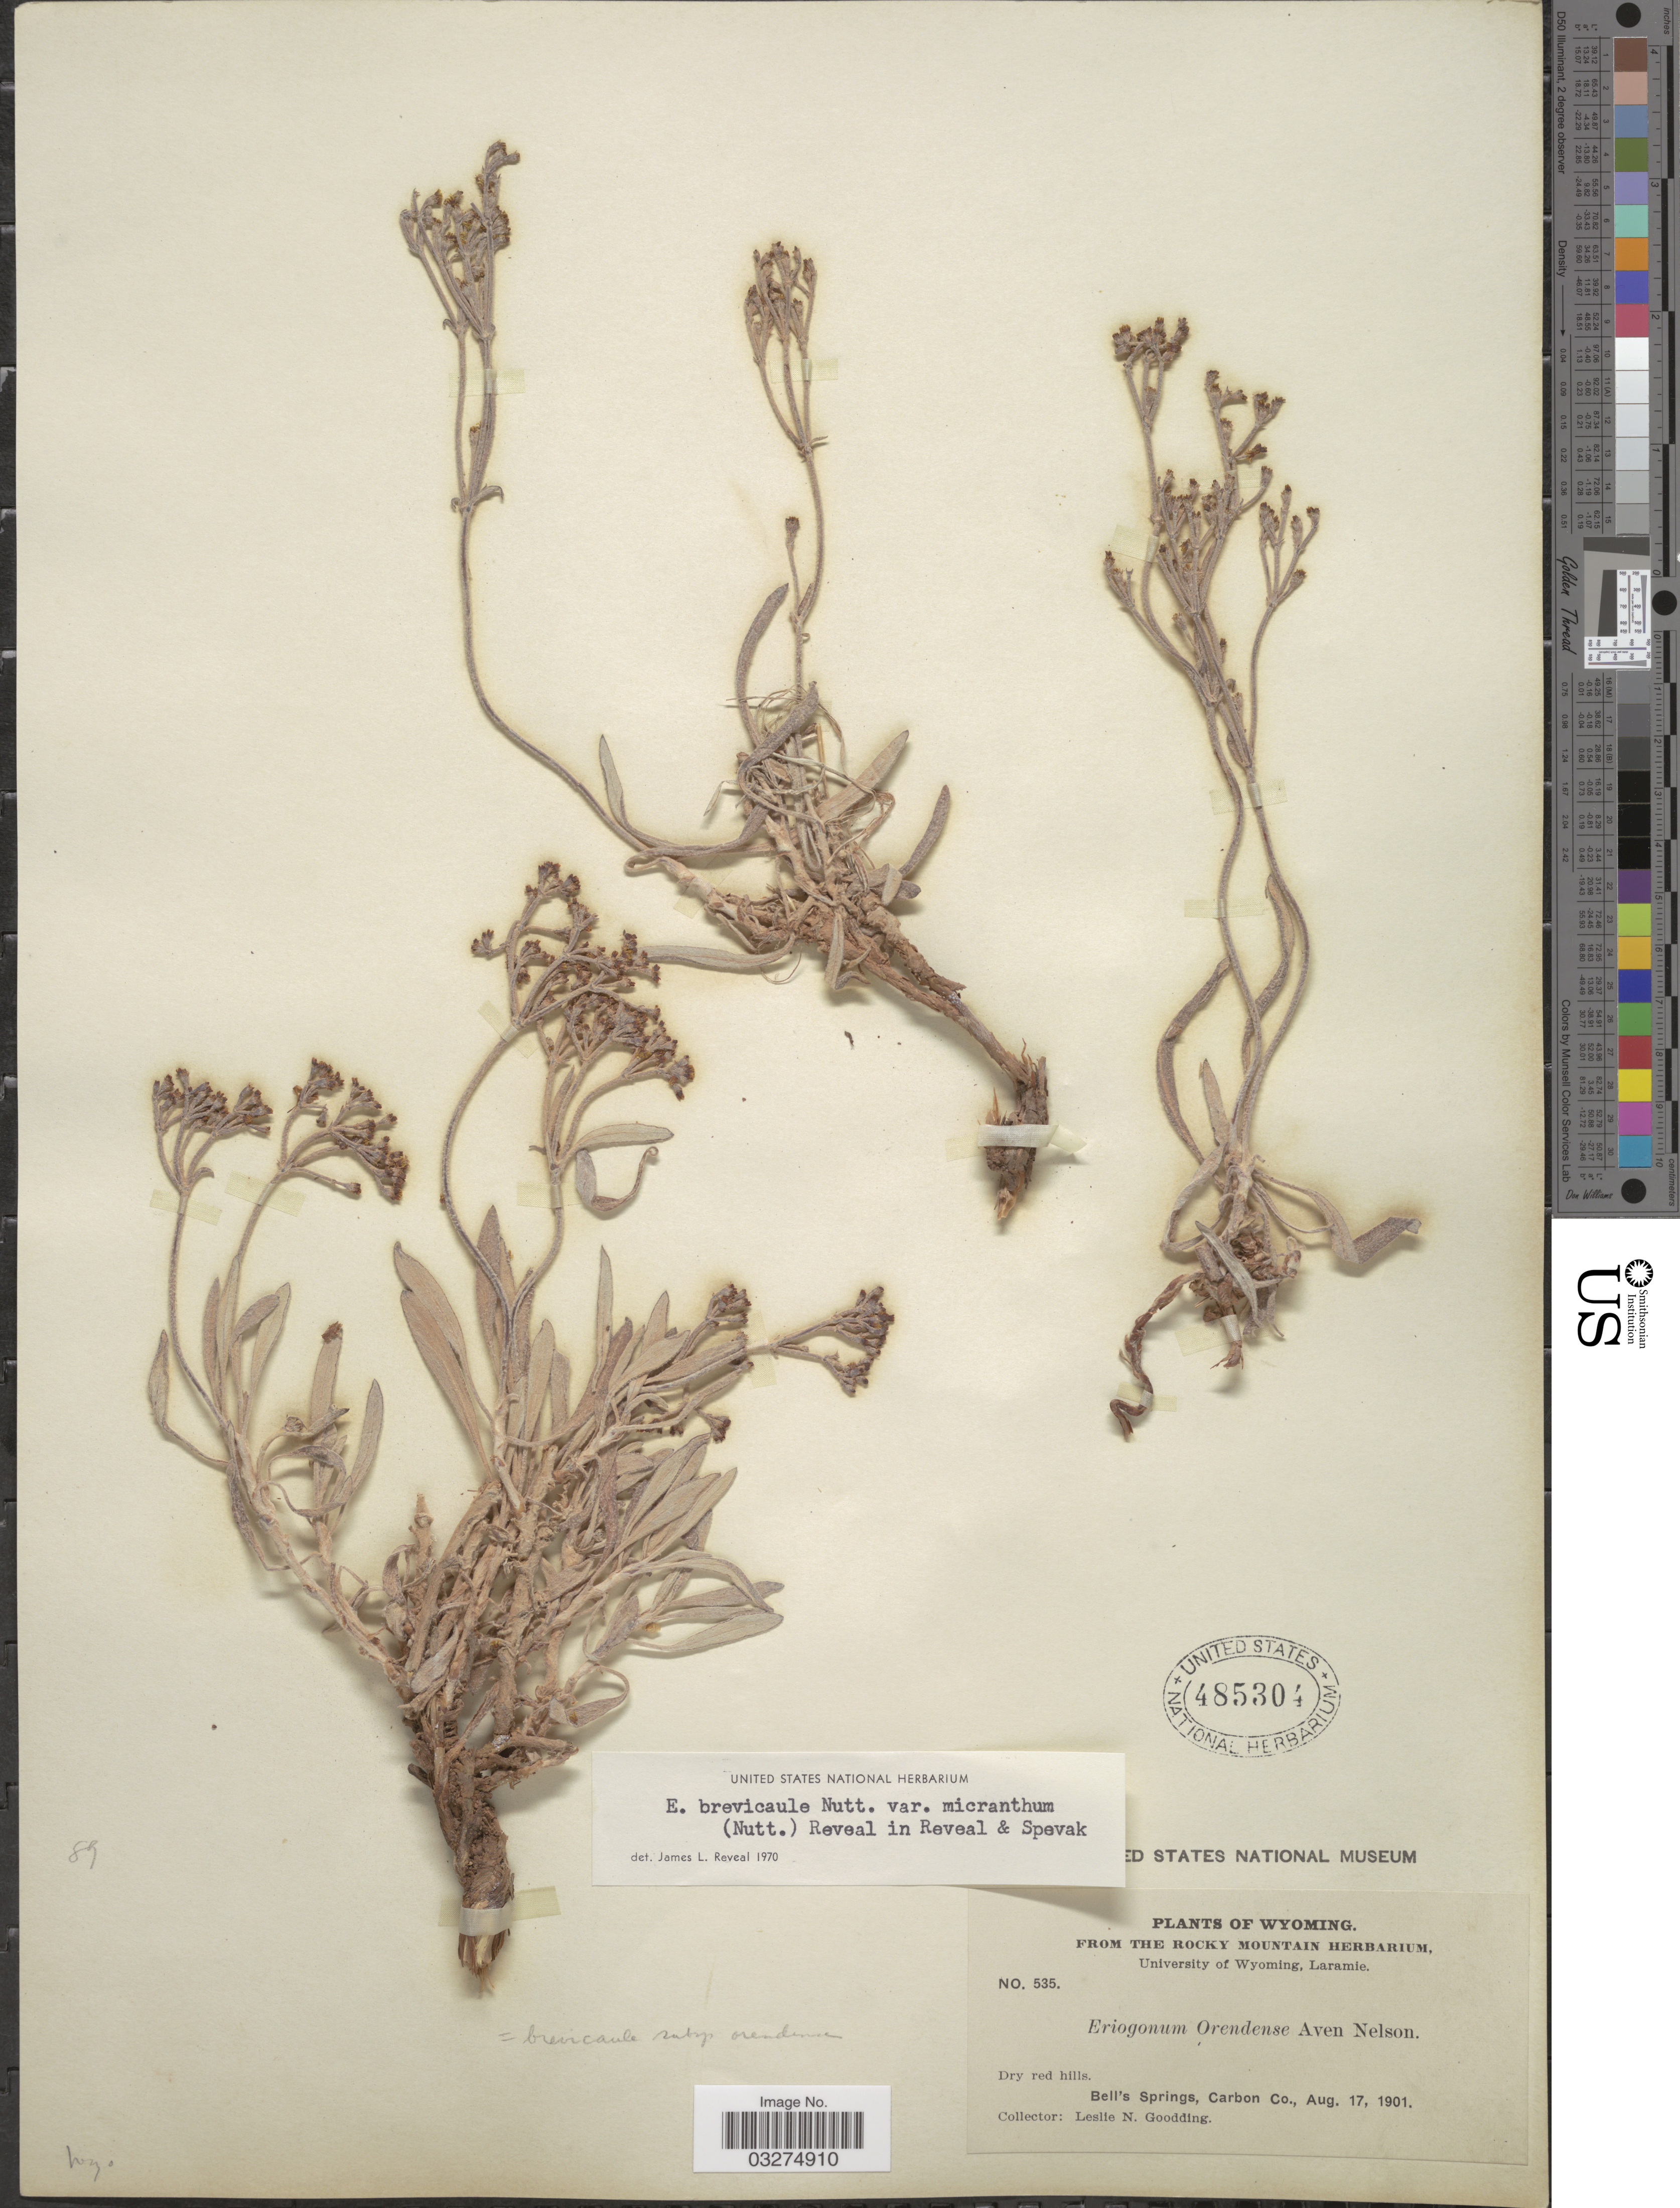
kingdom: Plantae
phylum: Tracheophyta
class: Magnoliopsida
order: Caryophyllales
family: Polygonaceae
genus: Eriogonum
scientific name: Eriogonum brevicaule var. micranthum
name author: (Nutt.) Reveal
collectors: L. N. Goodding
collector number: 535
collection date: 1901-08-17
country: United States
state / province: Wyoming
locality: Bell's Springs, Carbon Co.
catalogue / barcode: US 485304